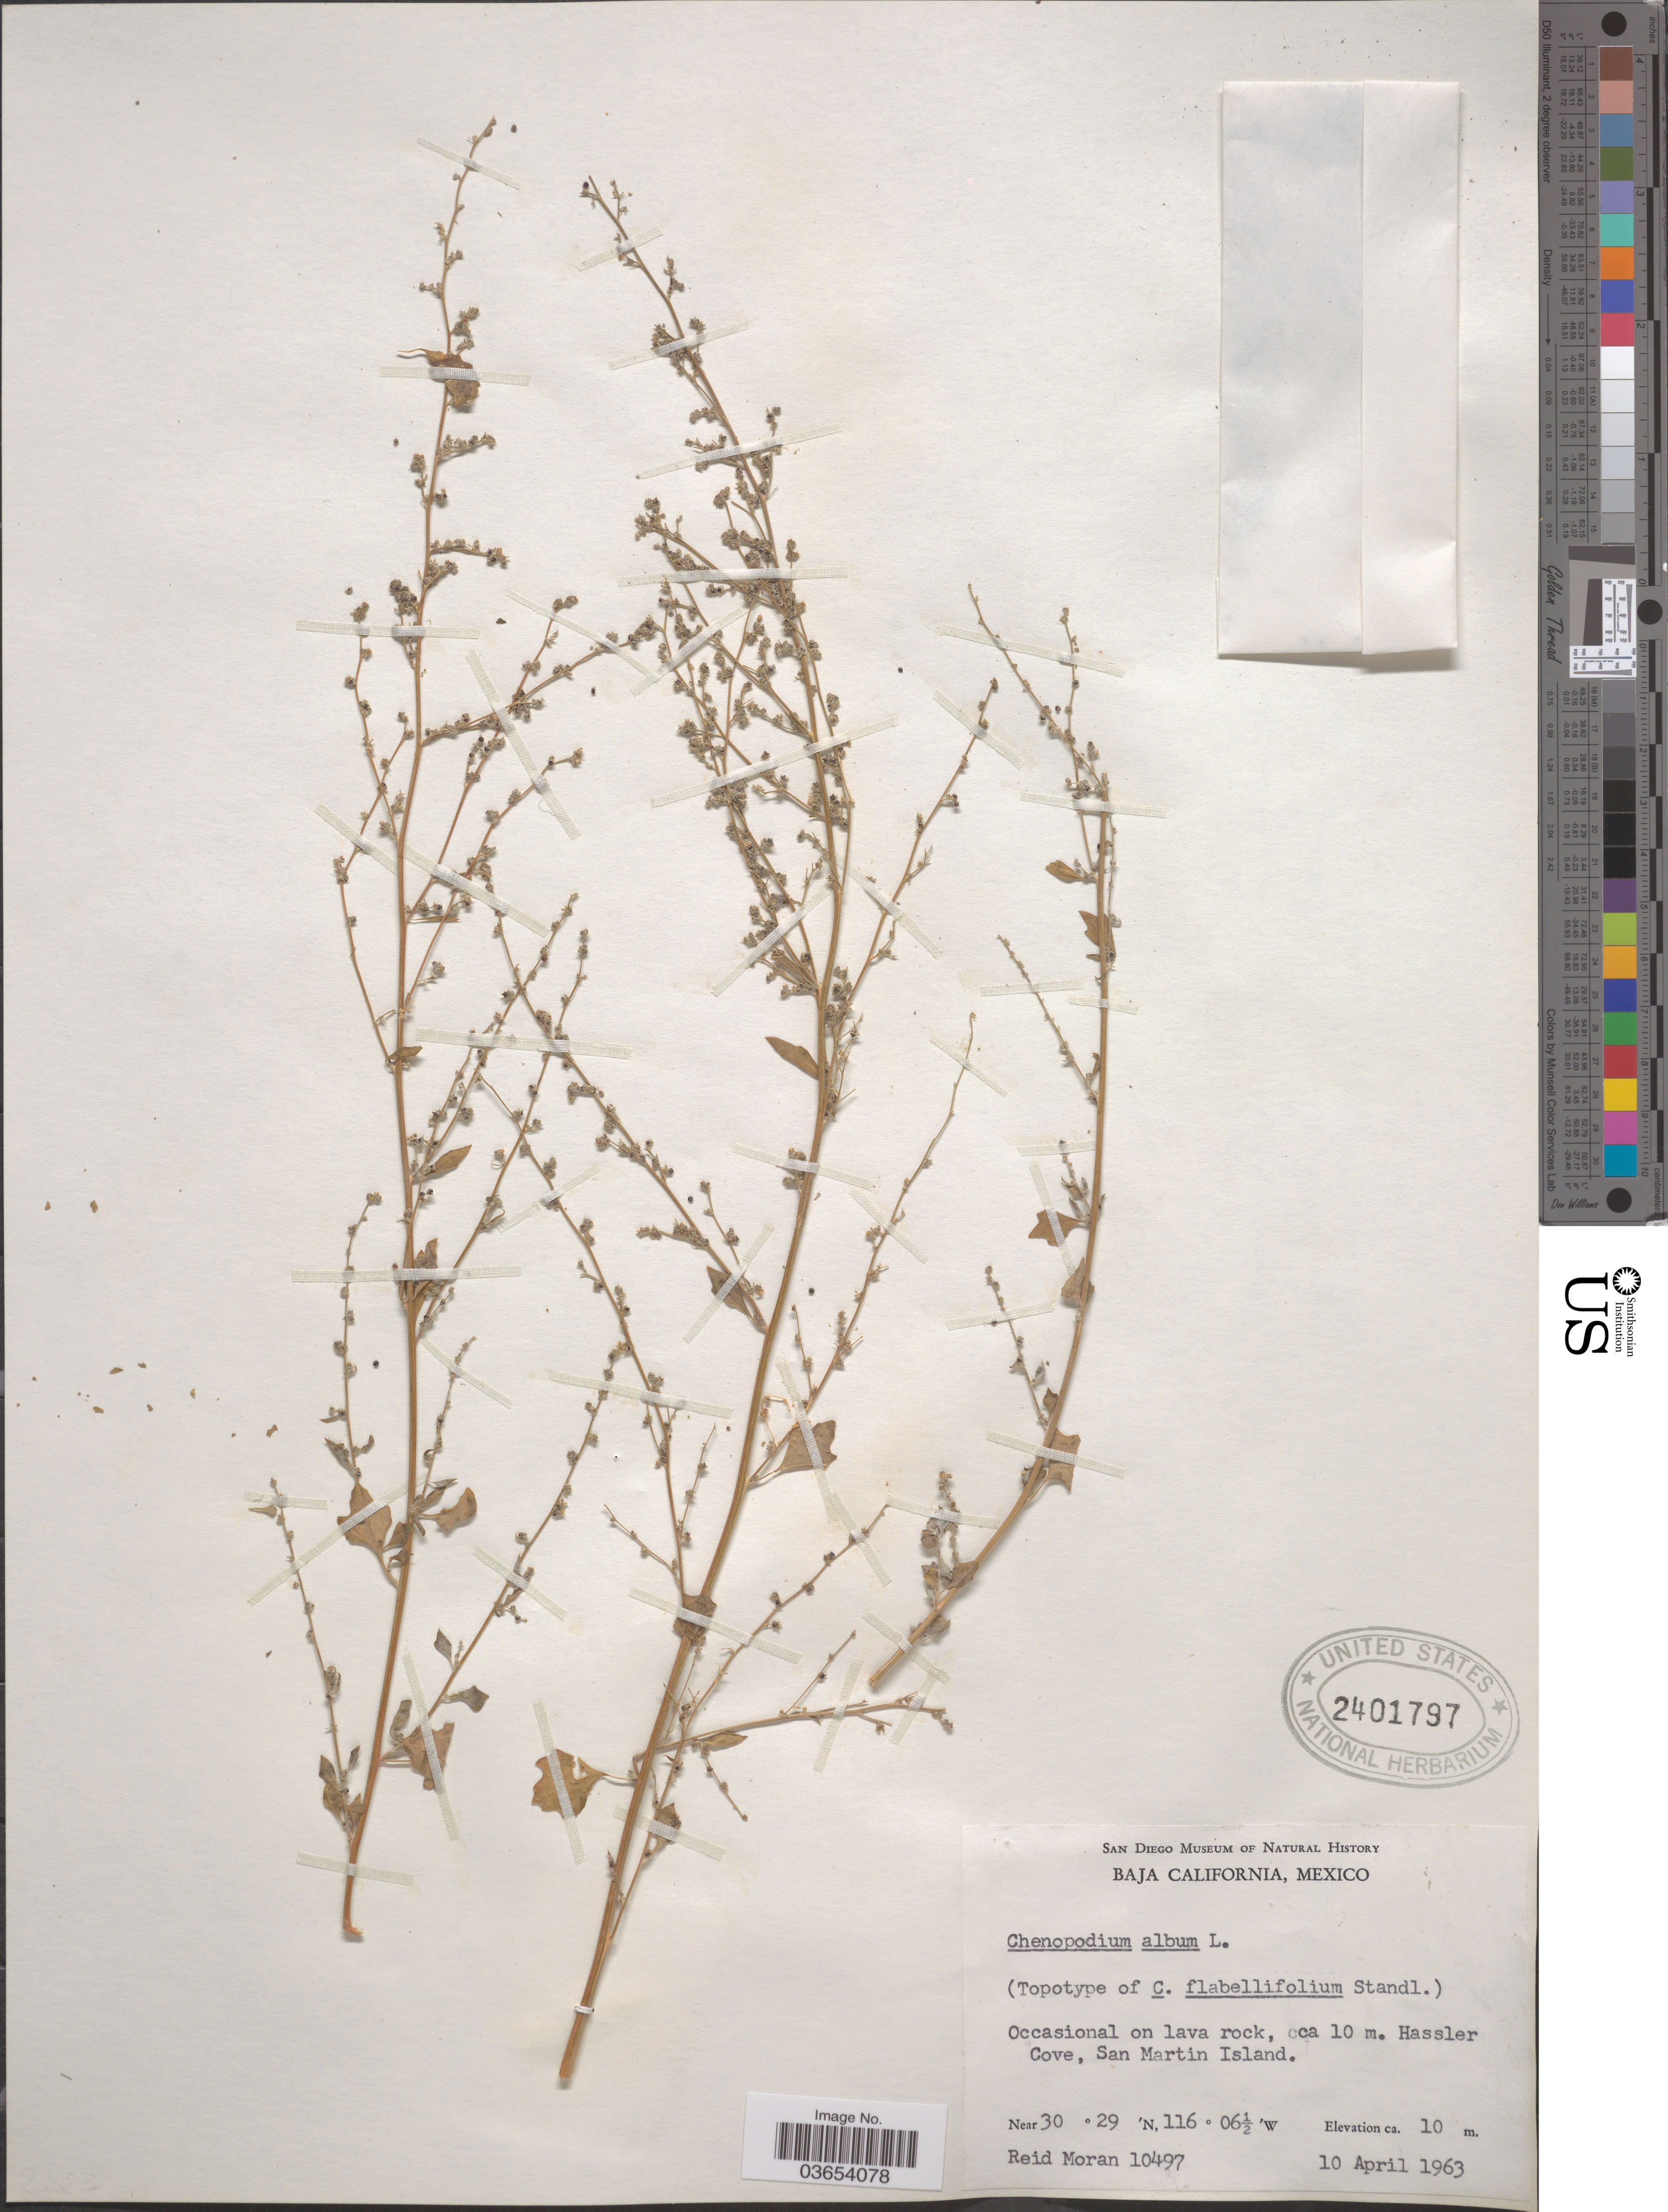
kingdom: Plantae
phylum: Tracheophyta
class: Magnoliopsida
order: Caryophyllales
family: Amaranthaceae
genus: Chenopodium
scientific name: Chenopodium album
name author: L.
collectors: R. Moran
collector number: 10497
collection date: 1963-04-10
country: Mexico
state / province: Baja California Norte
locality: Hassler Cove, San Martin Island.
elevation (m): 10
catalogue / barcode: US 2401797